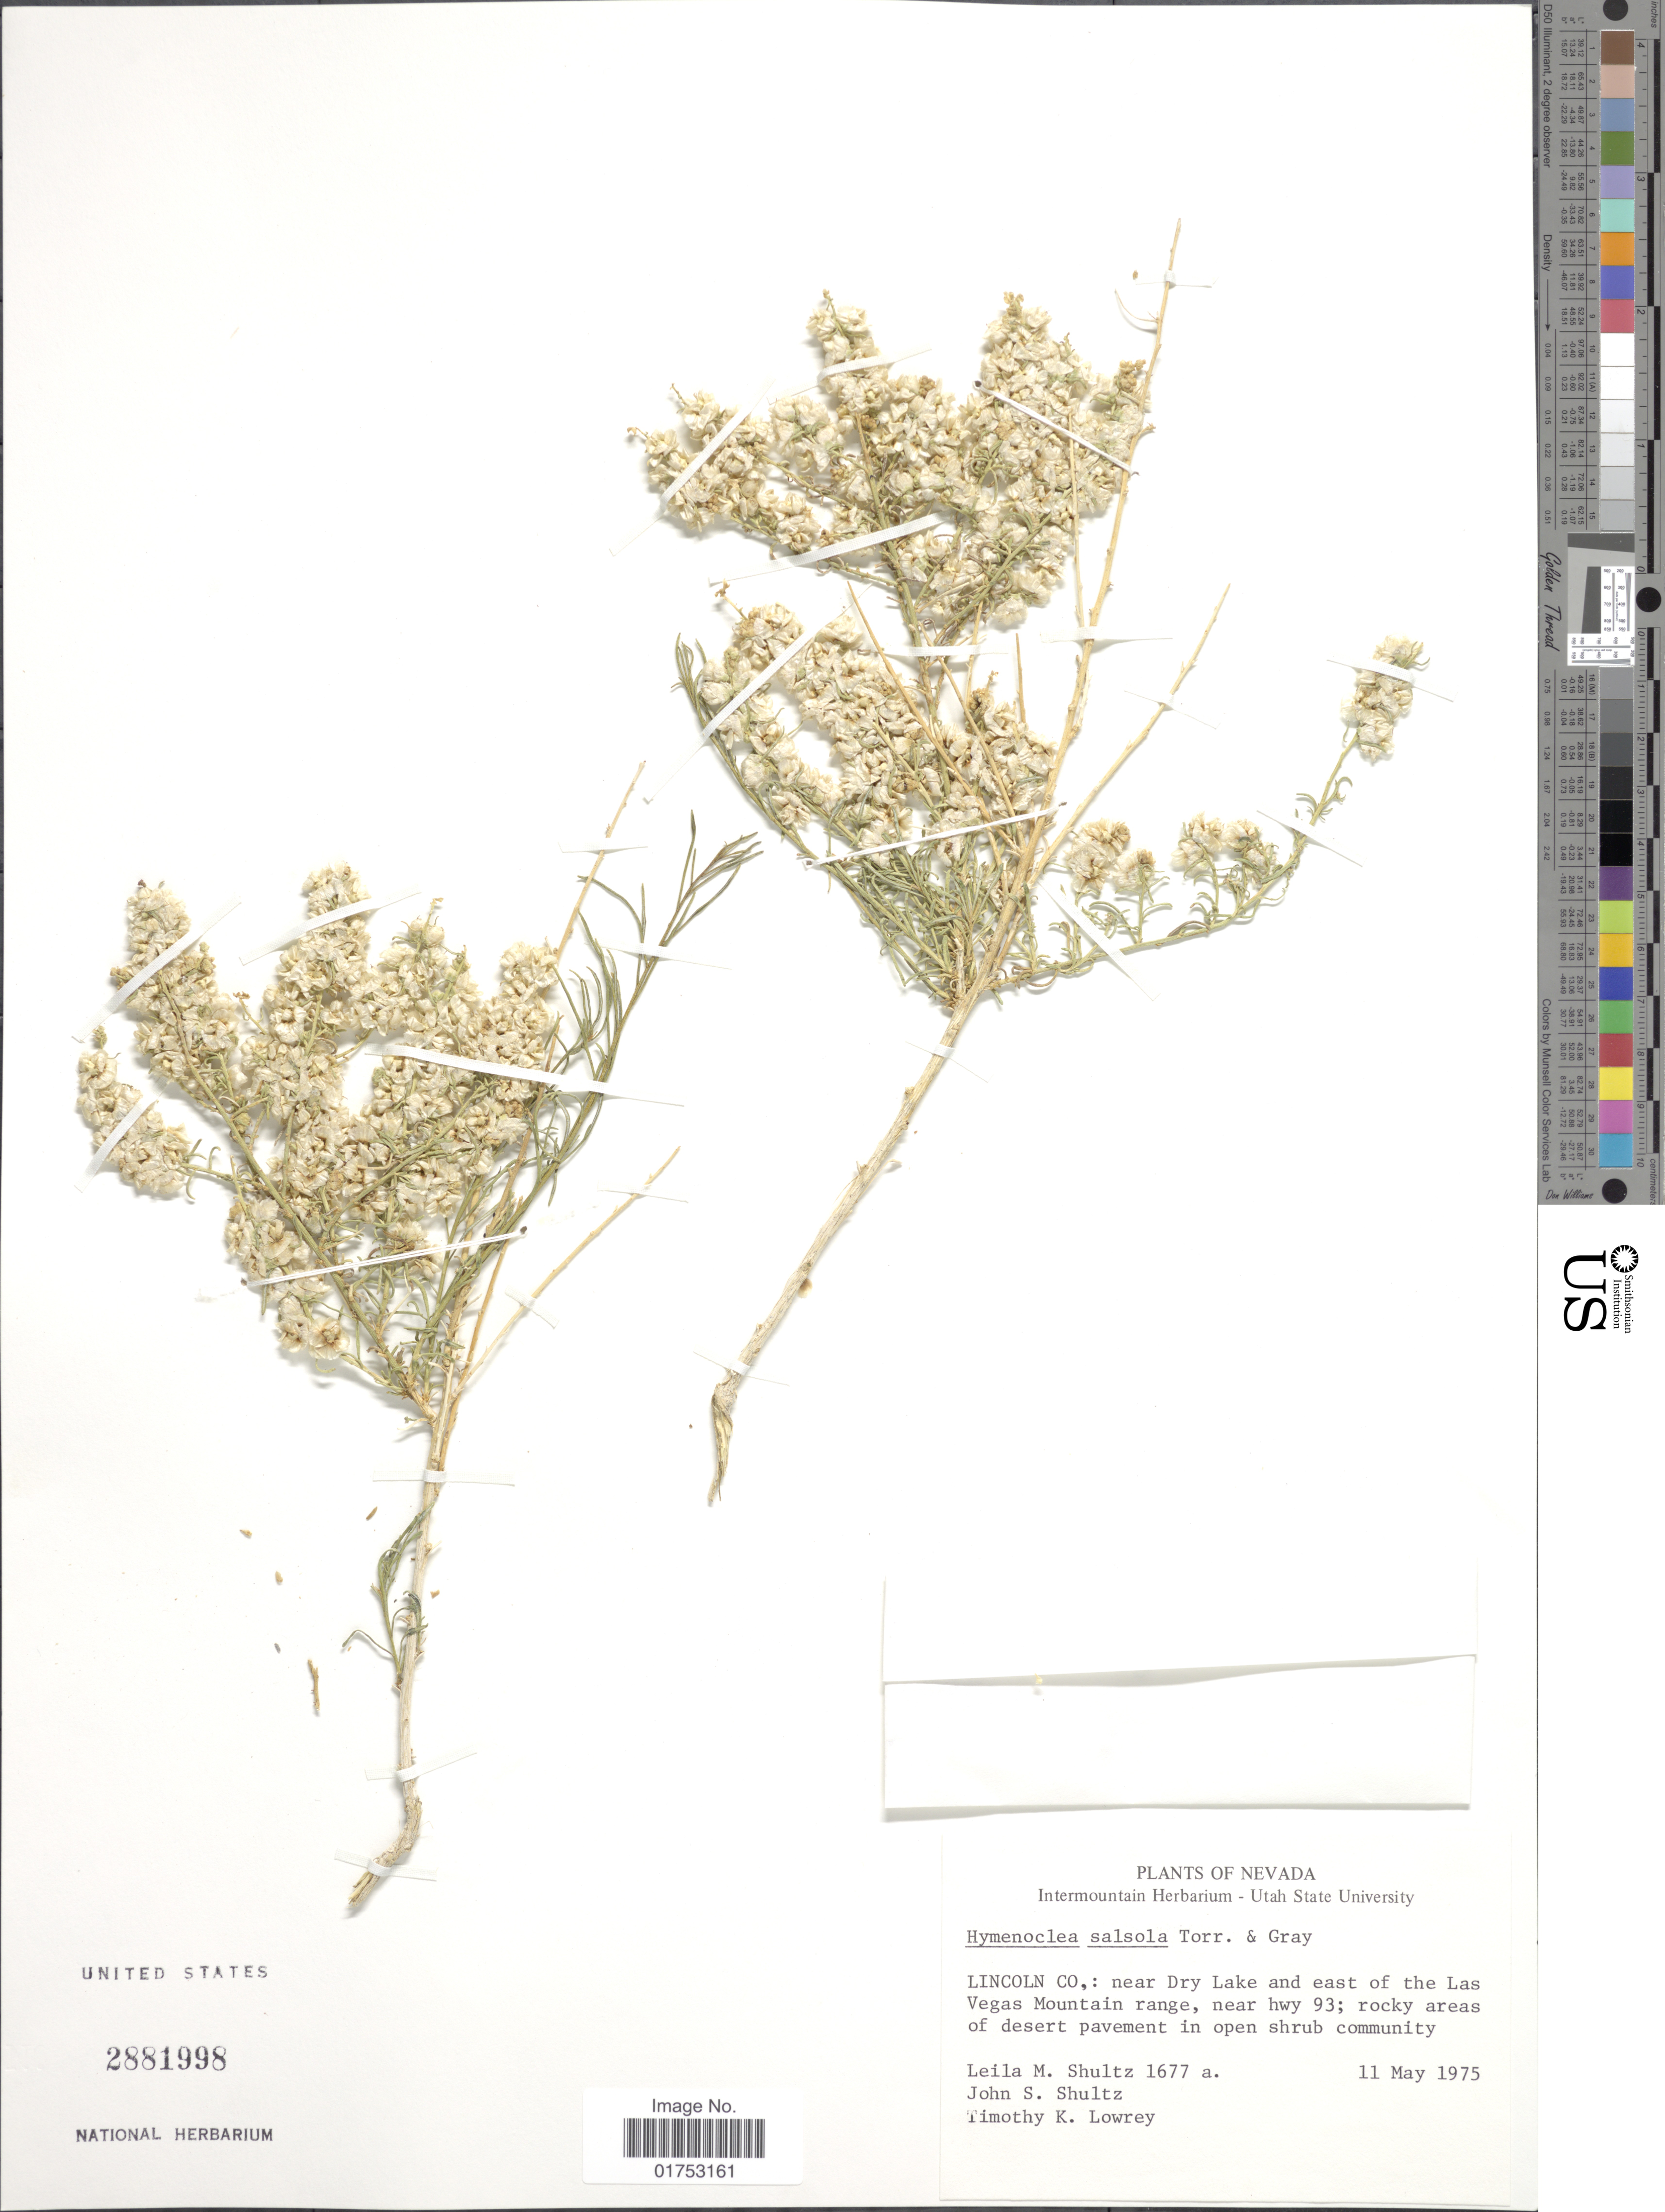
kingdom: Plantae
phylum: Tracheophyta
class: Magnoliopsida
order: Asterales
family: Asteraceae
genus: Hymenoclea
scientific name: Hymenoclea salsola var. salsola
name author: Torr. & A. Gray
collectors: L. Shultz, J. Shultz & T. K. Lowrey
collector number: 1677a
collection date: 1975-05-11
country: United States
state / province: Nevada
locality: Lincoln Co., near Dry Lake and east of the Las Vegas Mountain range, near hwy 93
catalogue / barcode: US 2881998